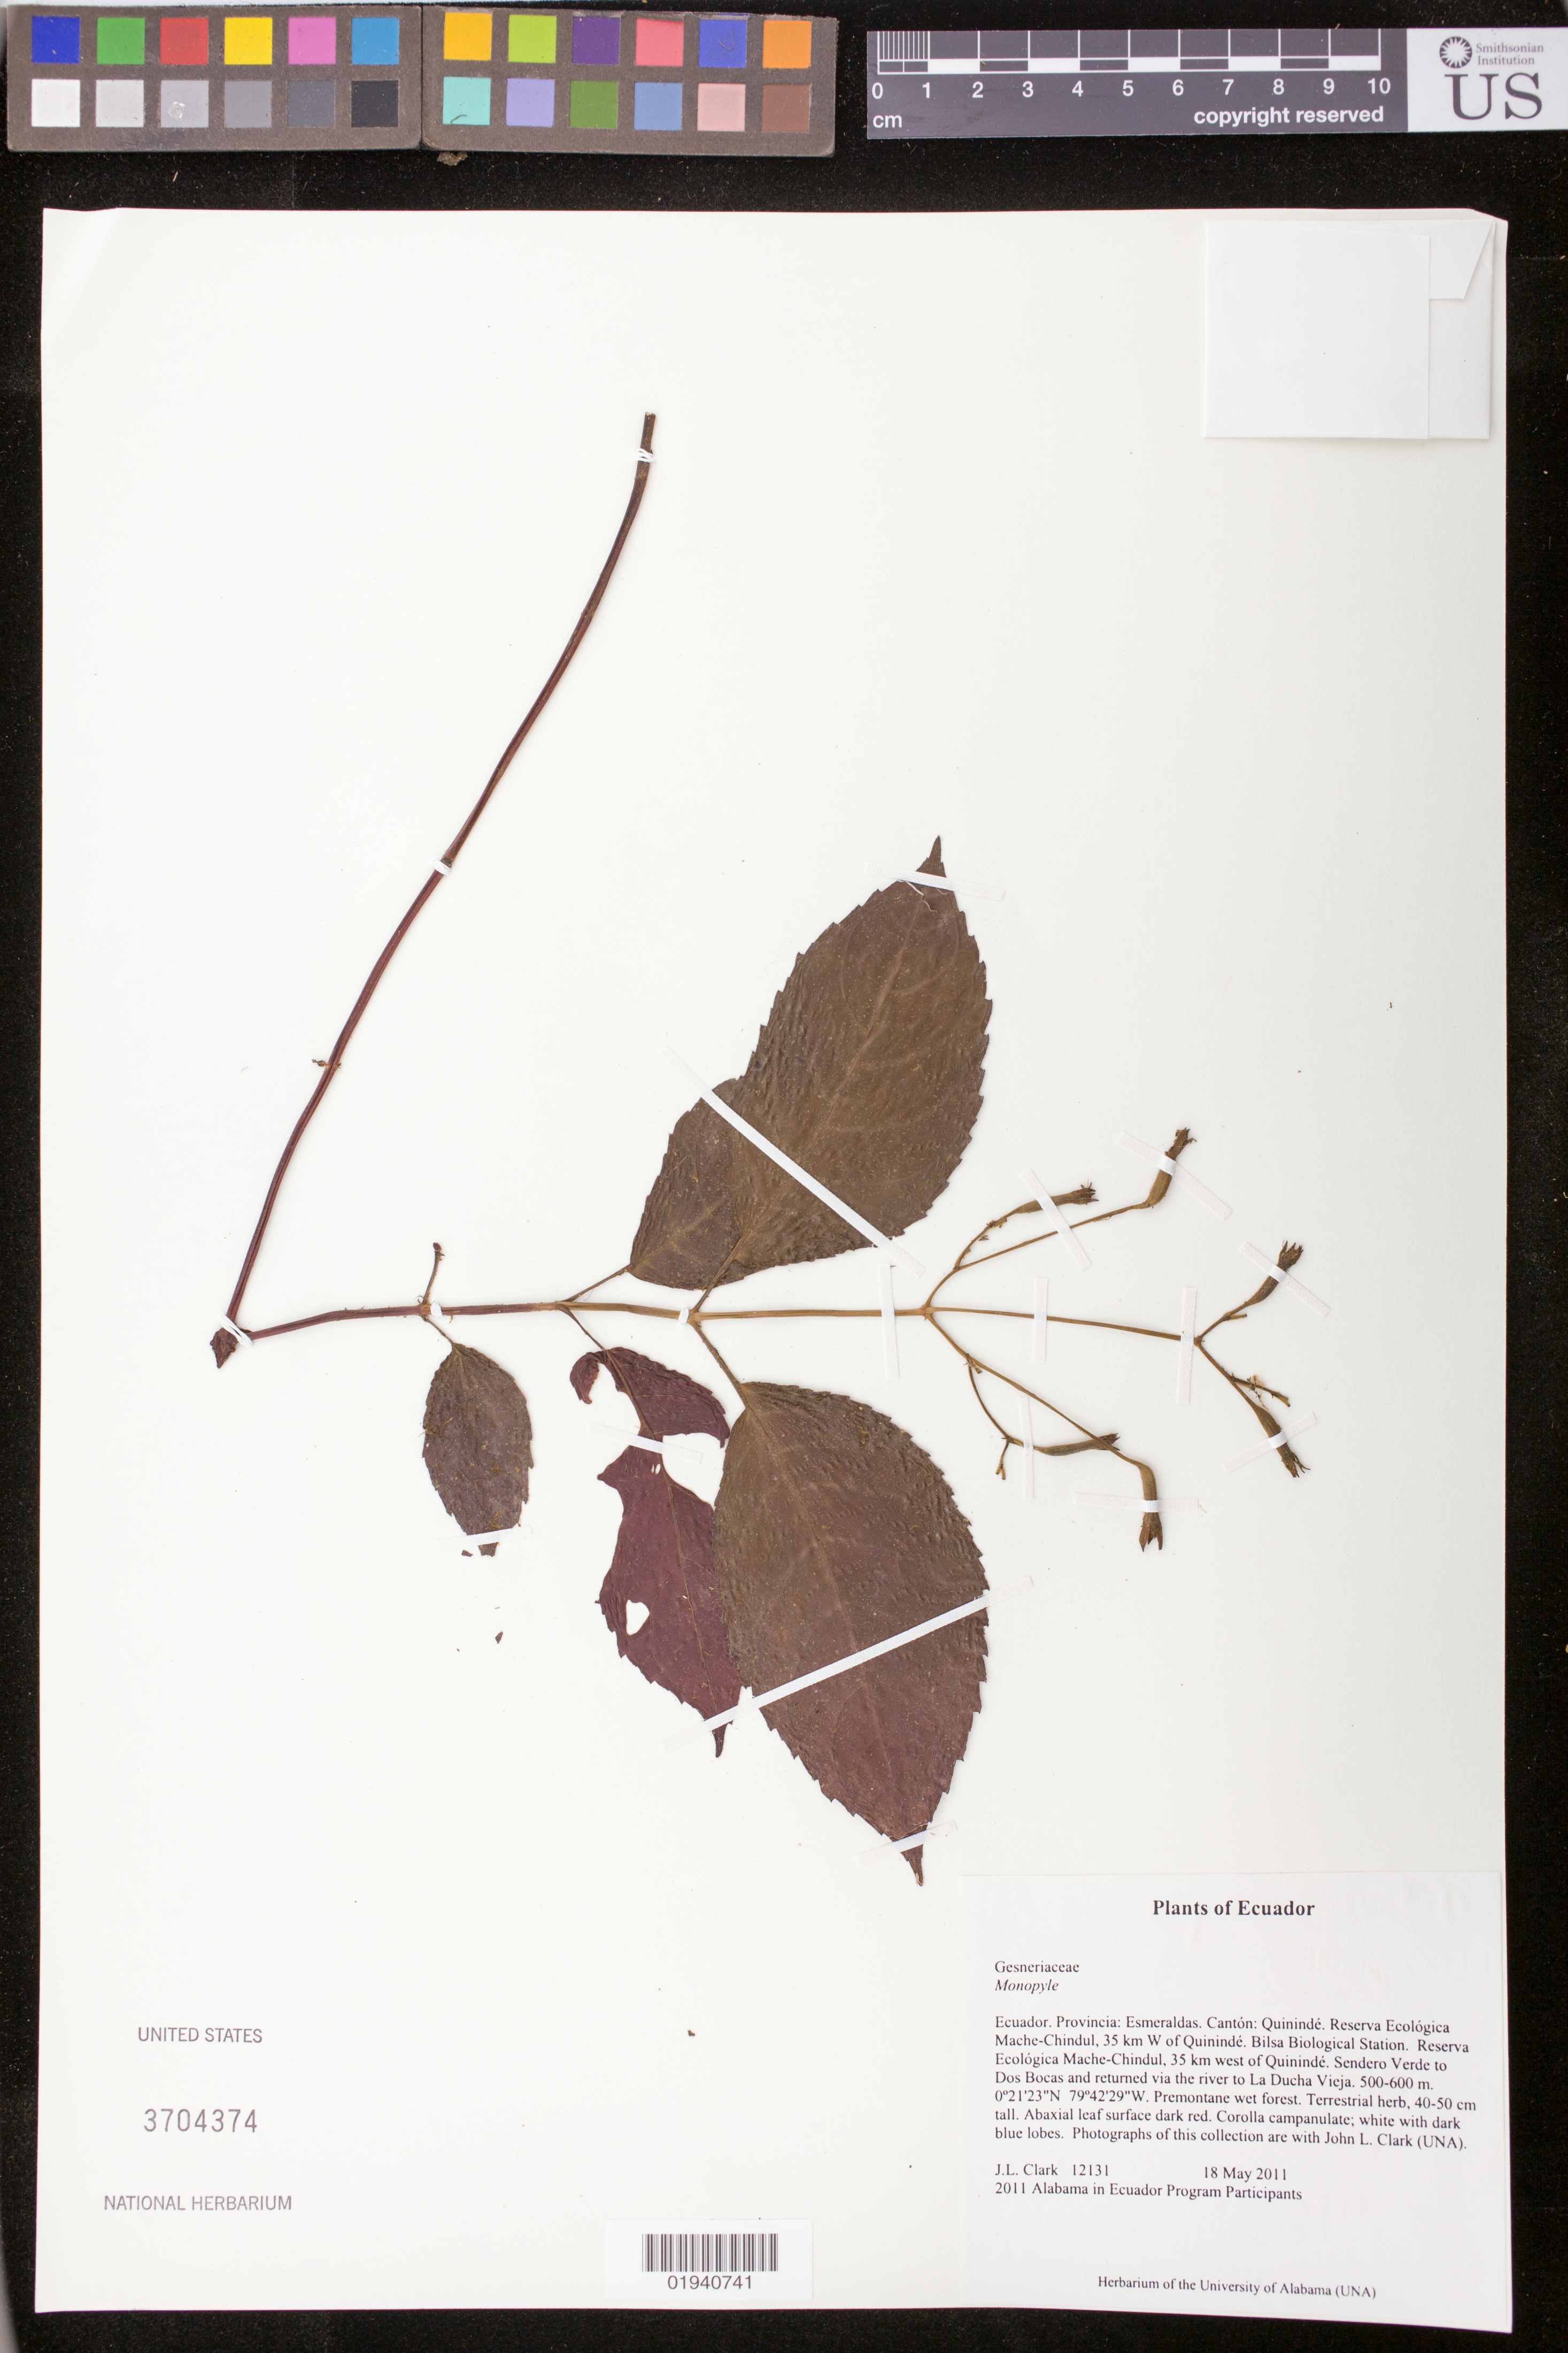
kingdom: Plantae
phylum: Tracheophyta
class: Magnoliopsida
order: Lamiales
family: Gesneriaceae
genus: Monopyle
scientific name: Monopyle chocoensis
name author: Keene & J.L. Clark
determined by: Clark, J. L., (SEL), The Marie Selby Botanical Garden (UNITED STATES)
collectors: J. L. Clark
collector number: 12131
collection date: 2011-05-18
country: Ecuador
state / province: Esmeraldas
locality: Canton: Quininde, Reserva Ecologica Mache-Chindul, 35 km W of Quininde. Bilsa Biological Station. Sendero Verde to Dos Bocas and returned via the river to La Ducha Vieja.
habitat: Premontane wet forest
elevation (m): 500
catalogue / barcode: US 3704374